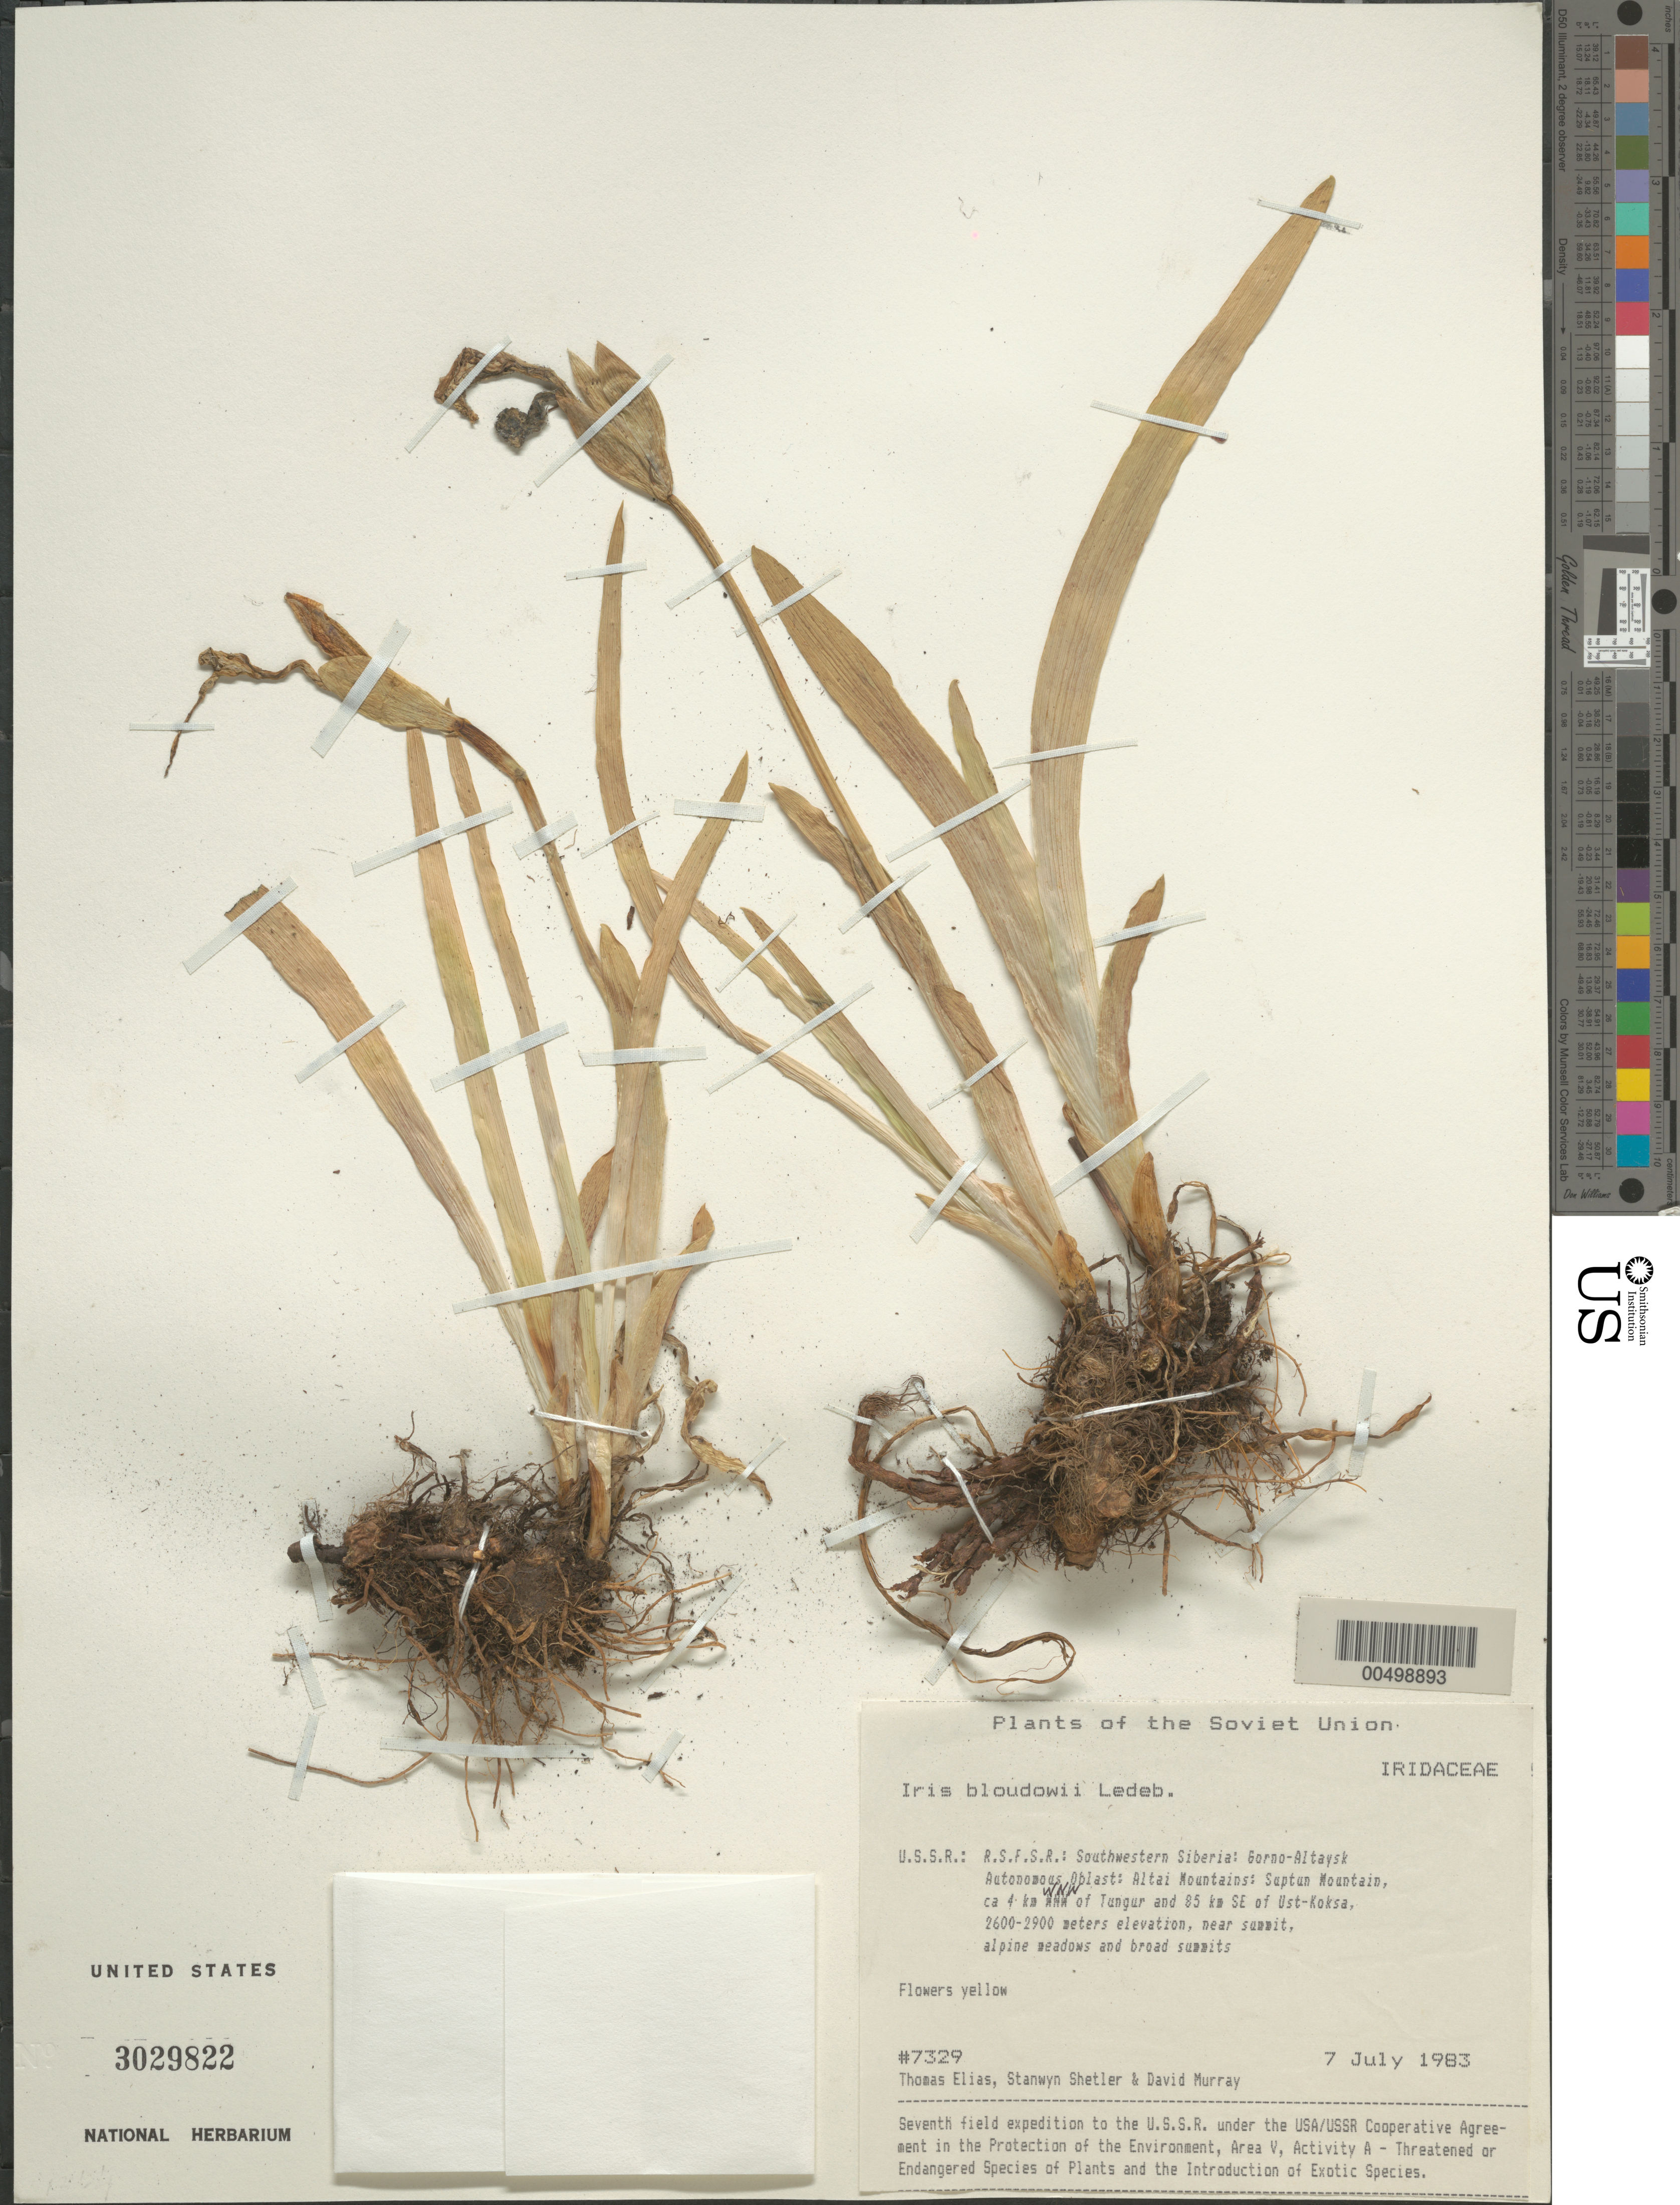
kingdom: Plantae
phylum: Tracheophyta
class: Liliopsida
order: Asparagales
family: Iridaceae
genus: Iris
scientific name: Iris bloudowii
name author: Ledeb.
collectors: T. Elias, S. Shetler & D. F. Murray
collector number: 7329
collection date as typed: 07 Jul 1983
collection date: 1983-07-07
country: Russian Federation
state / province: Altai Republic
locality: Altai Mountains, Suptun Mountain, ca. 4 km WNW of Tungur and 85 km SE of Ust-Koksa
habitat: near summit; alpine meadows and broad summits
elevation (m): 2600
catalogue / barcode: US 3029822